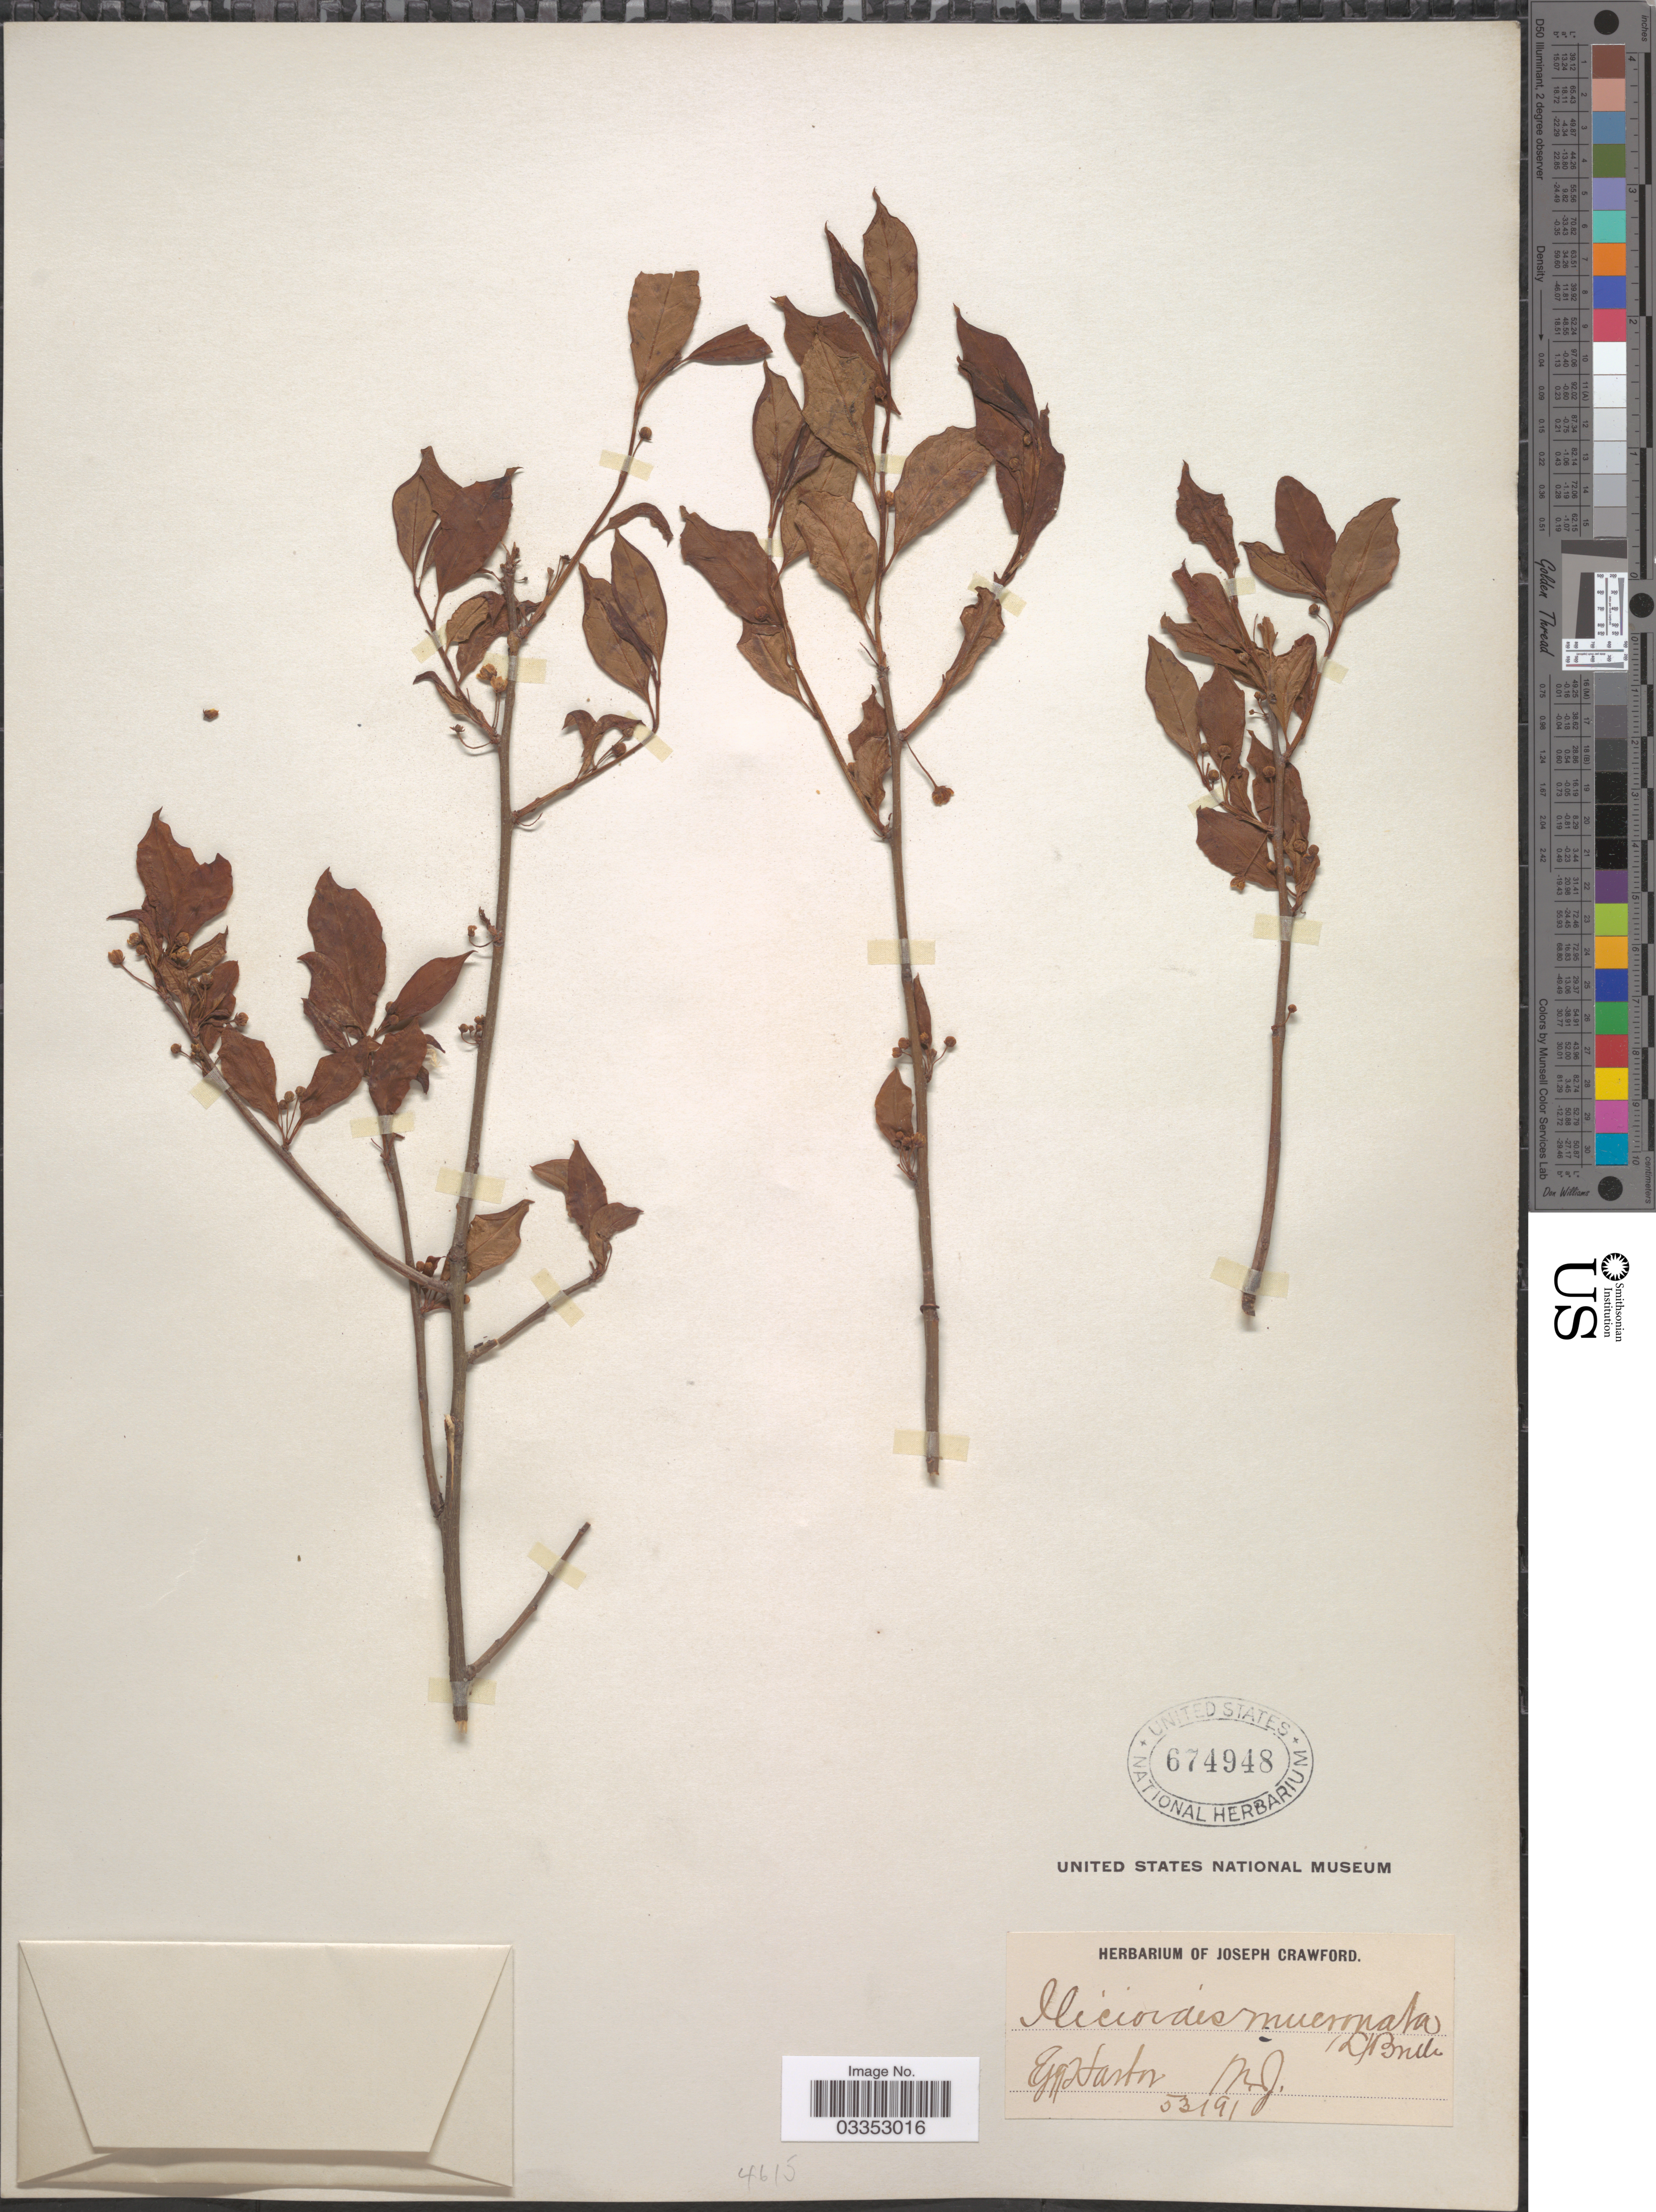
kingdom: Plantae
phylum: Tracheophyta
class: Magnoliopsida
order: Aquifoliales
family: Aquifoliaceae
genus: Nemopanthus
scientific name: Nemopanthus mucronatus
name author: (L.) Trel.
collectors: ex herb. Joseph Crawford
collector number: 53191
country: United States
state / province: New Jersey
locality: Egg Harbor.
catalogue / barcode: US 674948